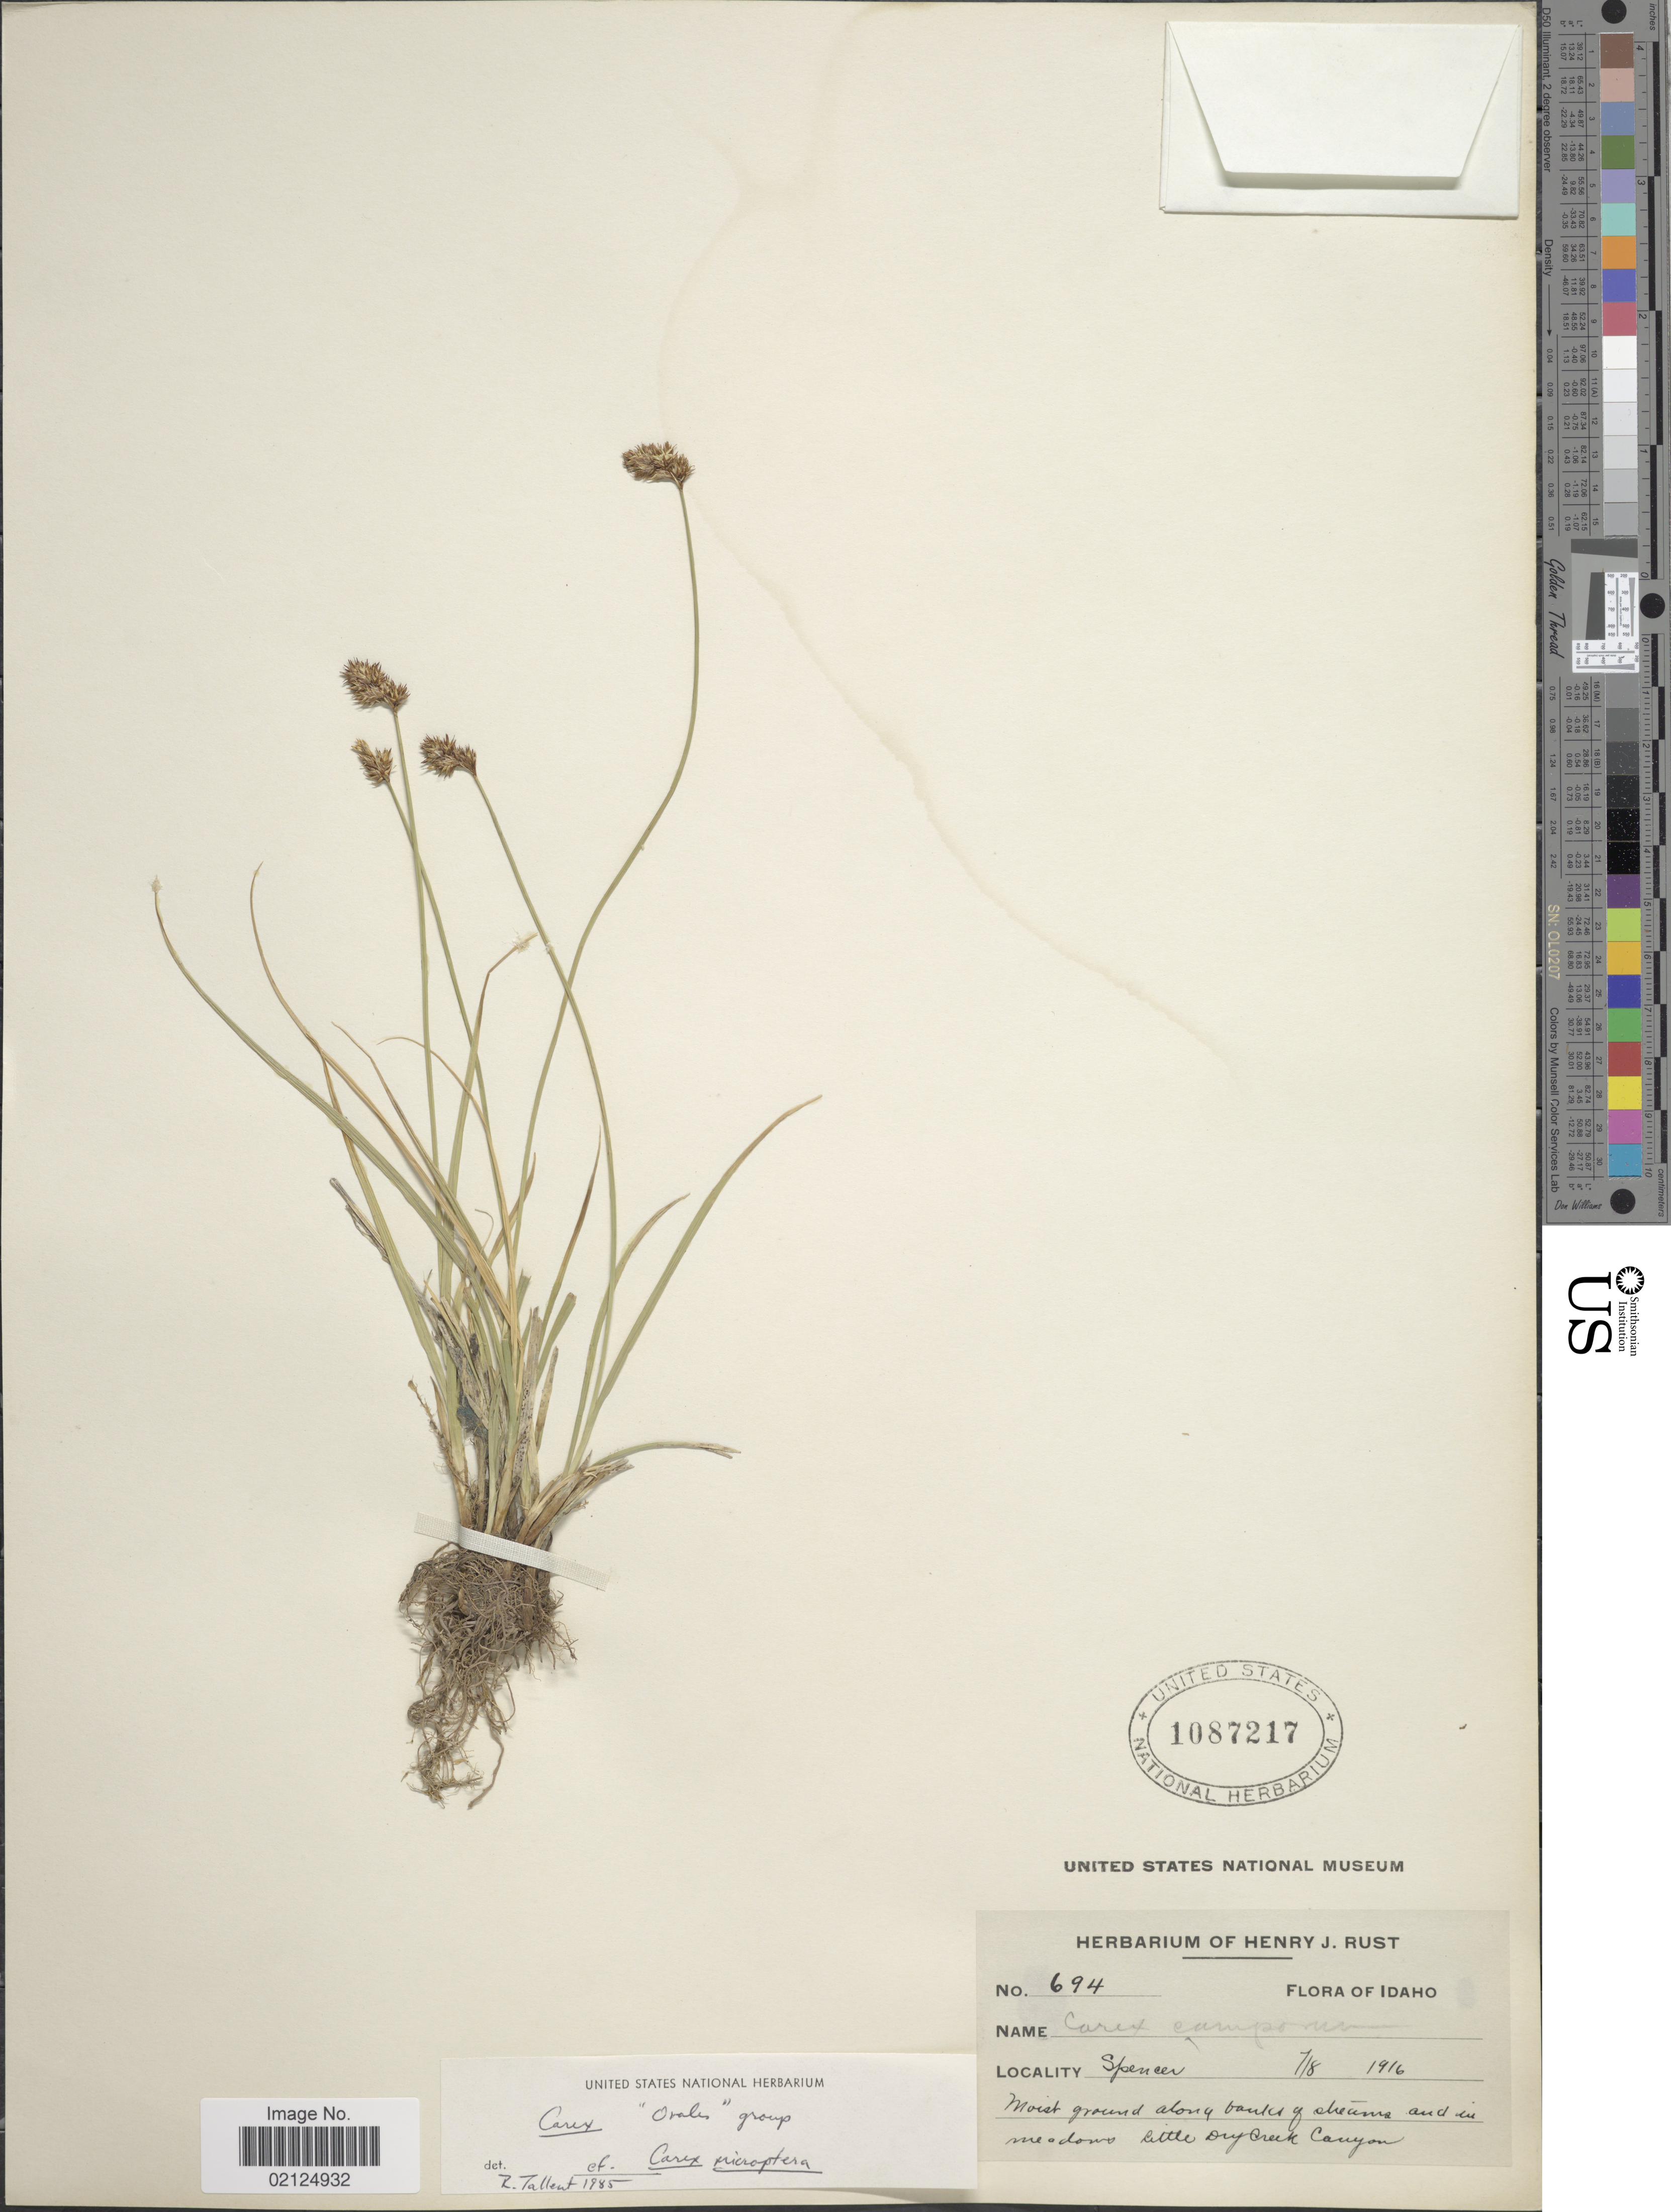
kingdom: Plantae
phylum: Tracheophyta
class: Liliopsida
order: Poales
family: Cyperaceae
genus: Carex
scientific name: Carex microptera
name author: Mack.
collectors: ex herb. Henry J. Rust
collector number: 694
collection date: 1916-07-08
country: United States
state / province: Idaho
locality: Spencer, Little Dry Creek Canyon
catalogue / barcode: US 1087217